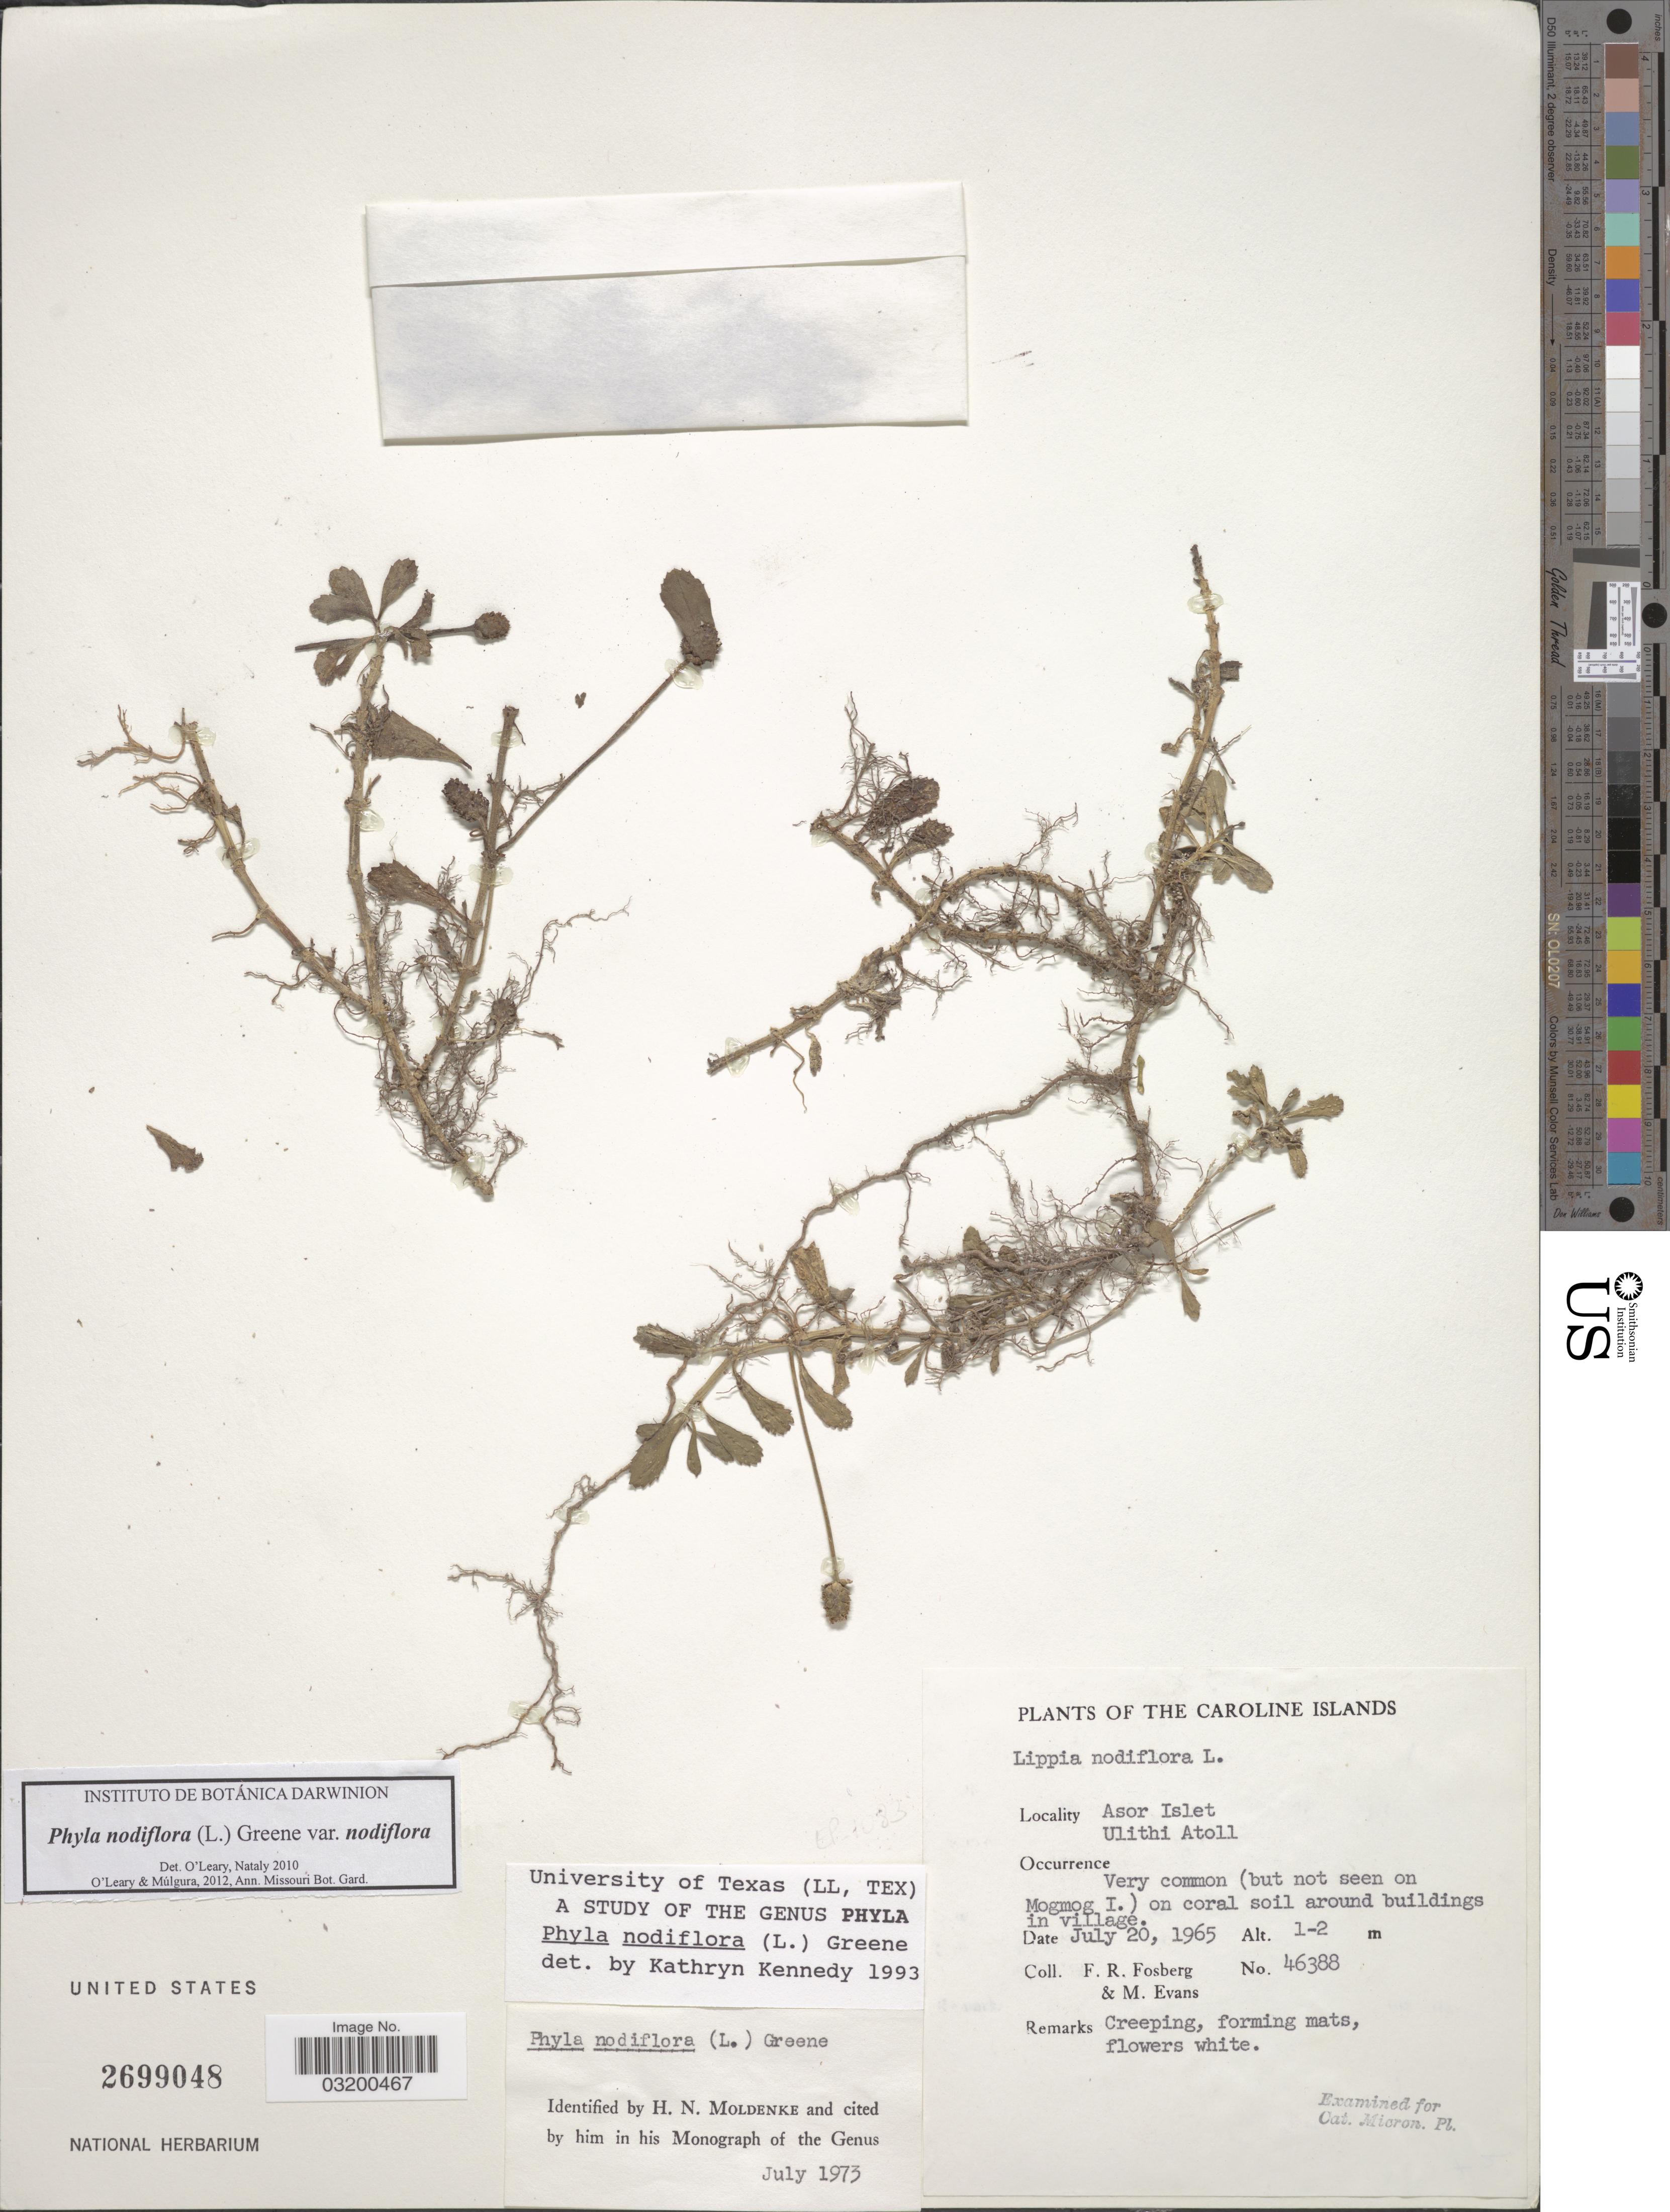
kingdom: Plantae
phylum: Tracheophyta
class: Magnoliopsida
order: Lamiales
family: Verbenaceae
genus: Phyla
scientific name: Phyla nodiflora var. nodiflora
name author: (L.) Greene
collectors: F. R. Fosberg & M. Evans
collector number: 46388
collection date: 1965-07-20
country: Micronesia, Federated States of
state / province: Yap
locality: The Caroline Islands. Asor Islet. Ulithi Atoll.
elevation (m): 1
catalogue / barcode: US 2699048